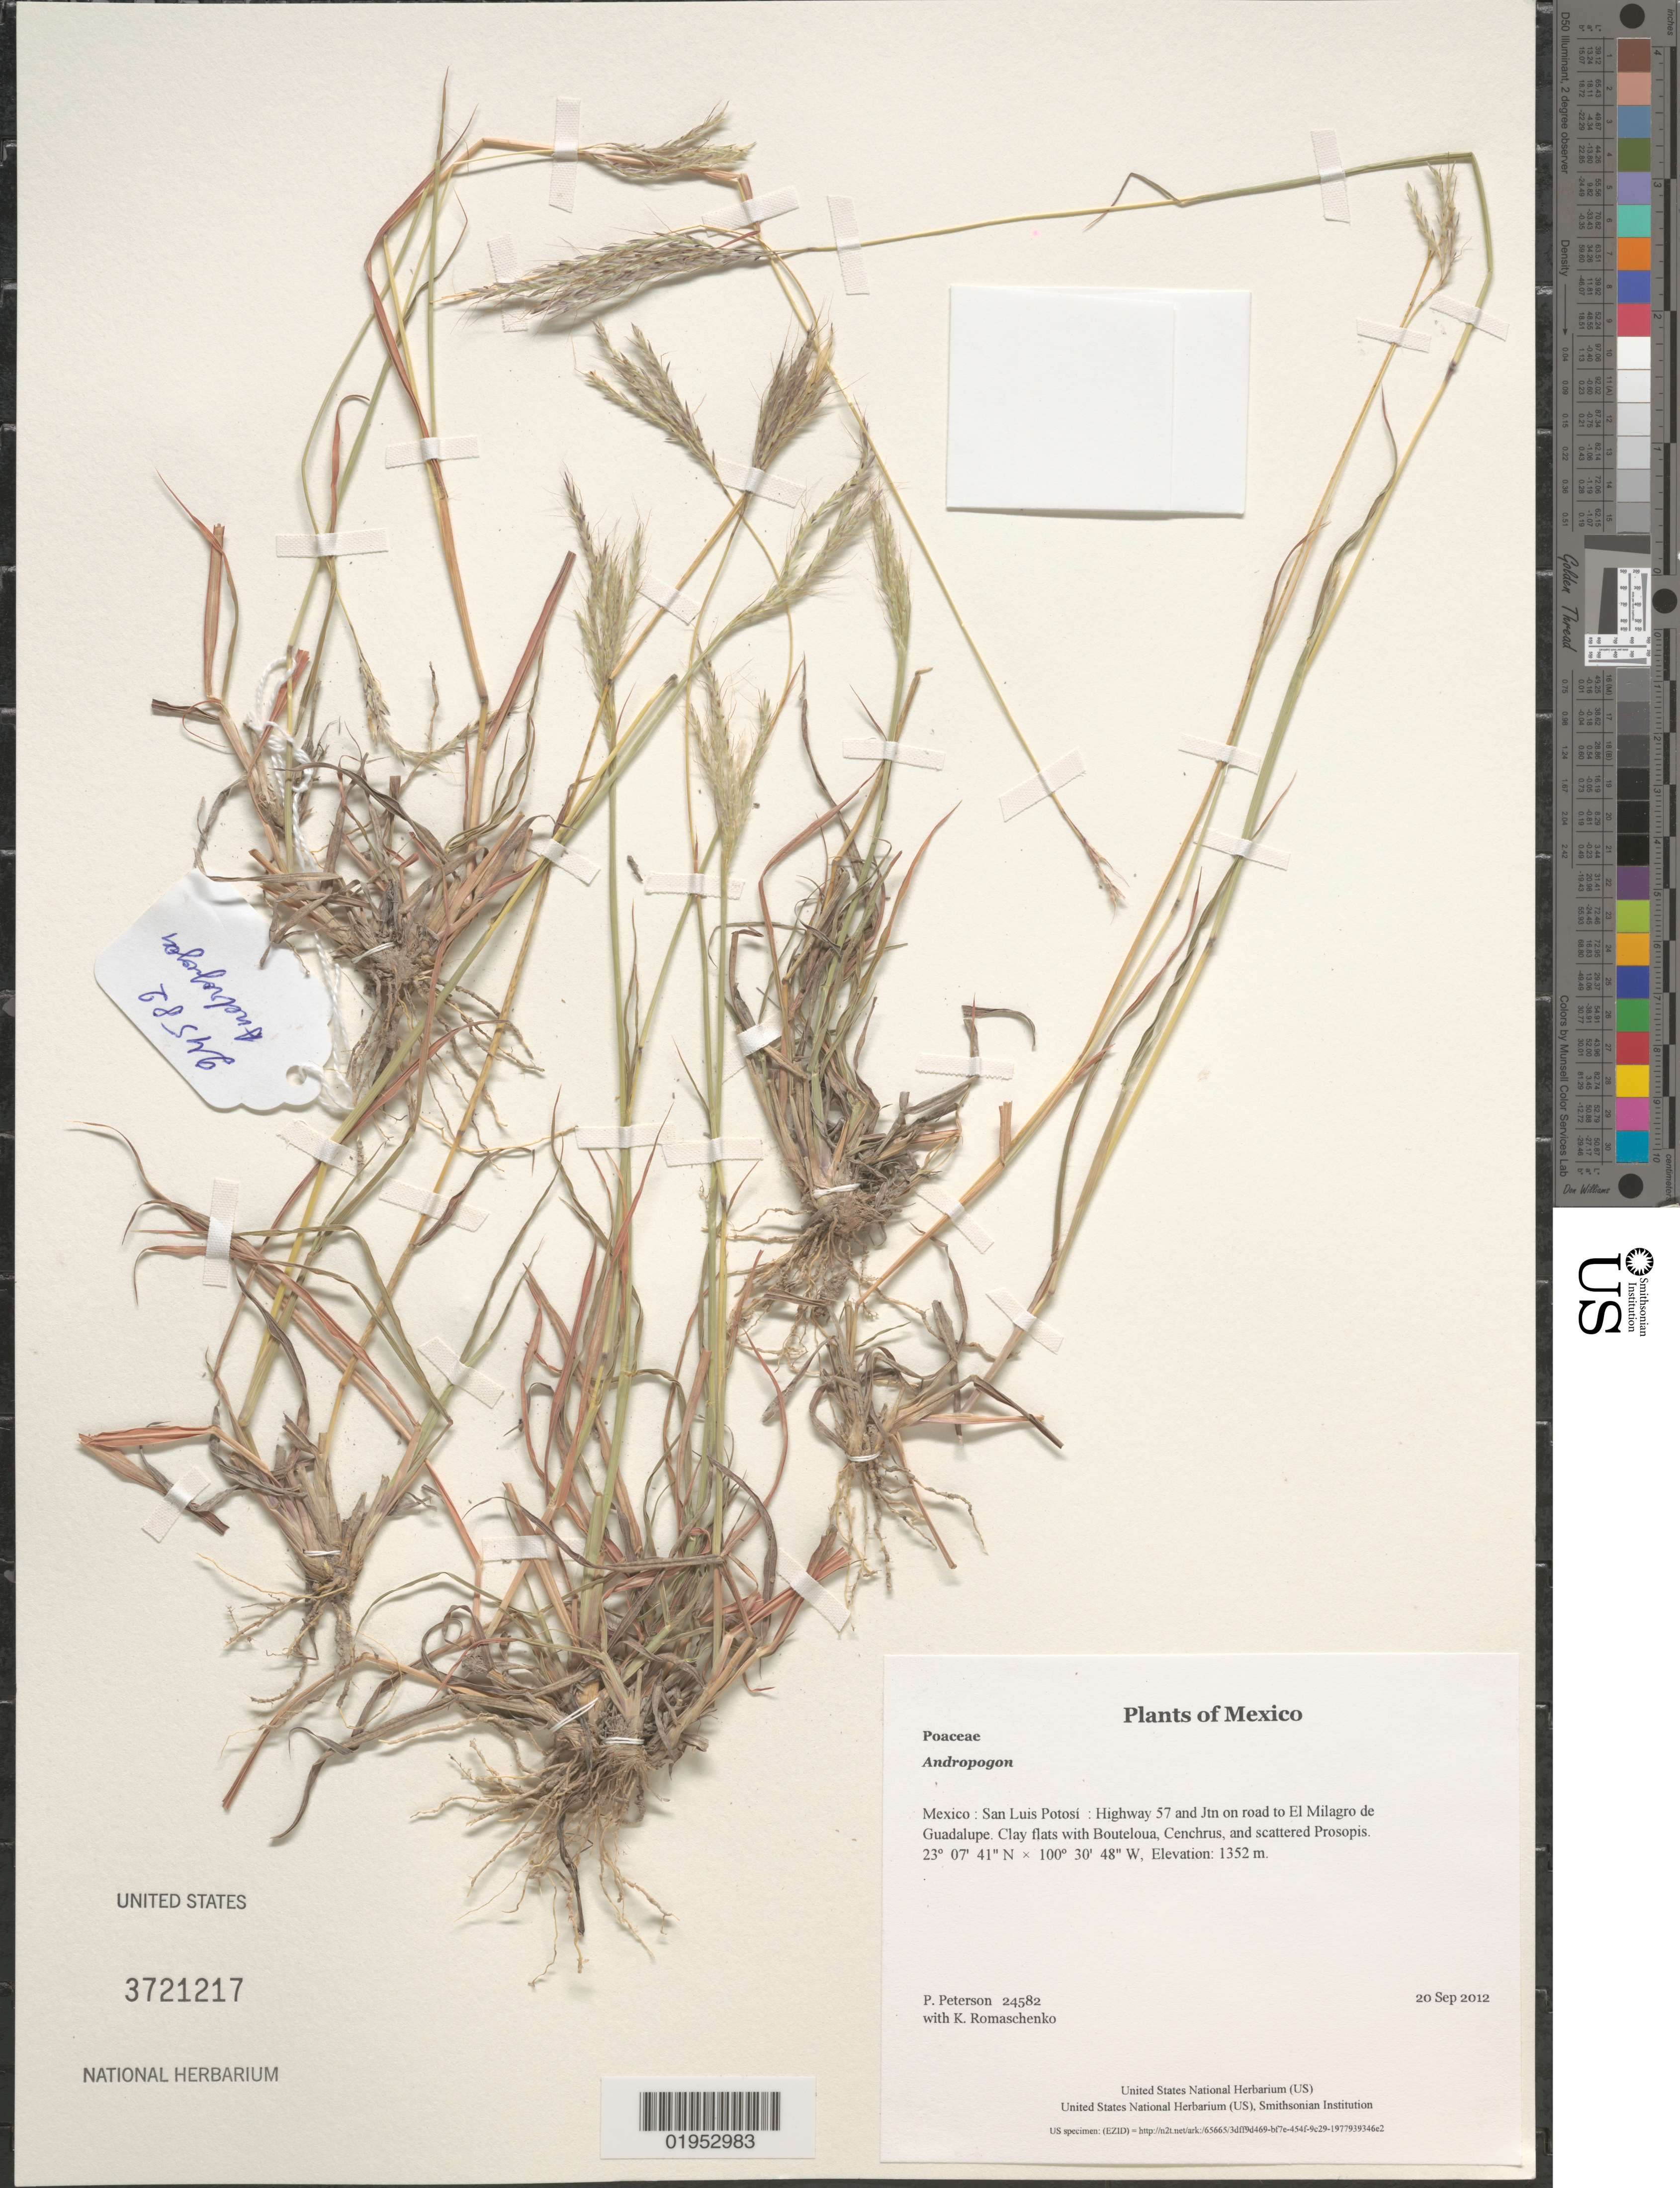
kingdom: Plantae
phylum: Tracheophyta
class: Liliopsida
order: Poales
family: Poaceae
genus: Andropogon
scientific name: Andropogon sp.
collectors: P. M. Peterson & K. Romaschenko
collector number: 24582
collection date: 2012-09-20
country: Mexico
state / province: San Luis Potosí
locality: Highway 57 and Jtn on road to El Milagro de Guadalupe.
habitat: Clay flats with Bouteloua, Cenchrus, and scattered Prosopis.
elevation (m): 1352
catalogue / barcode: US 3721217